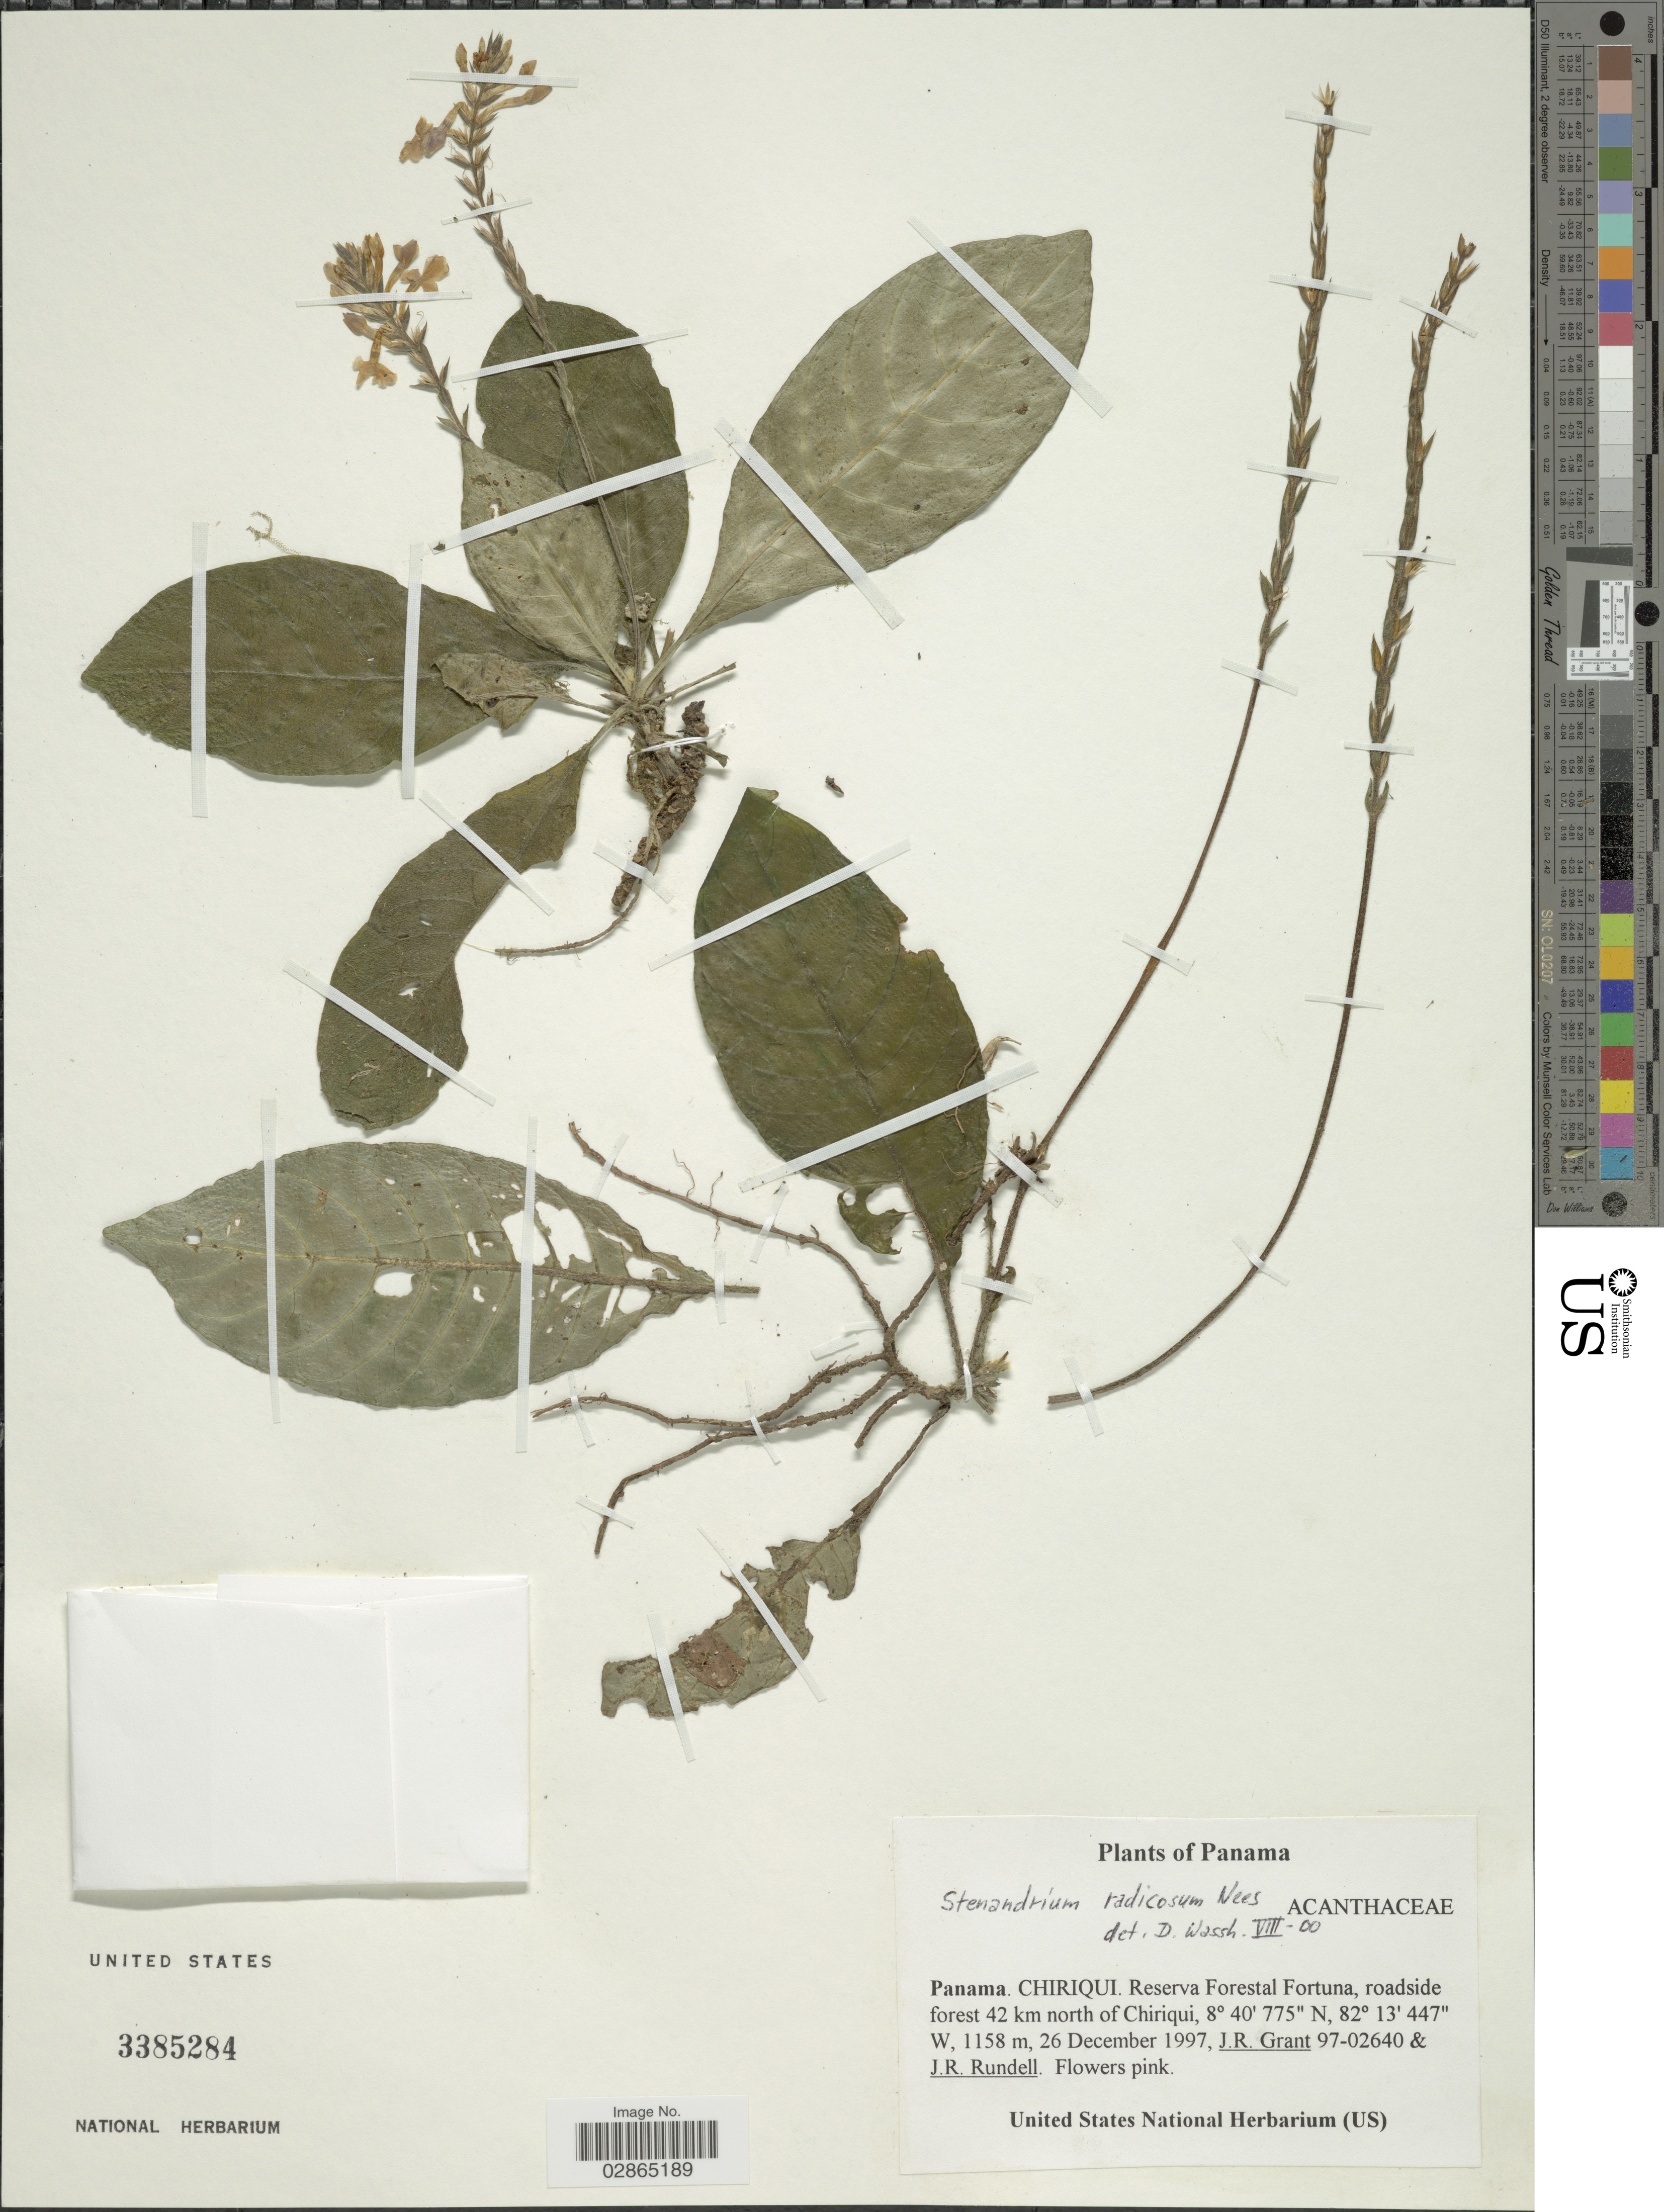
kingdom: Plantae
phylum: Tracheophyta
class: Magnoliopsida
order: Lamiales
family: Acanthaceae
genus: Stenandrium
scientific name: Stenandrium radicosum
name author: Nees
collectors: J. Grant & J. R. Rundell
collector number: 97-02640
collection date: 1997-12-26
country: Panama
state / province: Chiriqui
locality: Reserva Forestal Fortuna, roadside forest 42 km north of Chiriqui.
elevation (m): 1158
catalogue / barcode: US 3385284